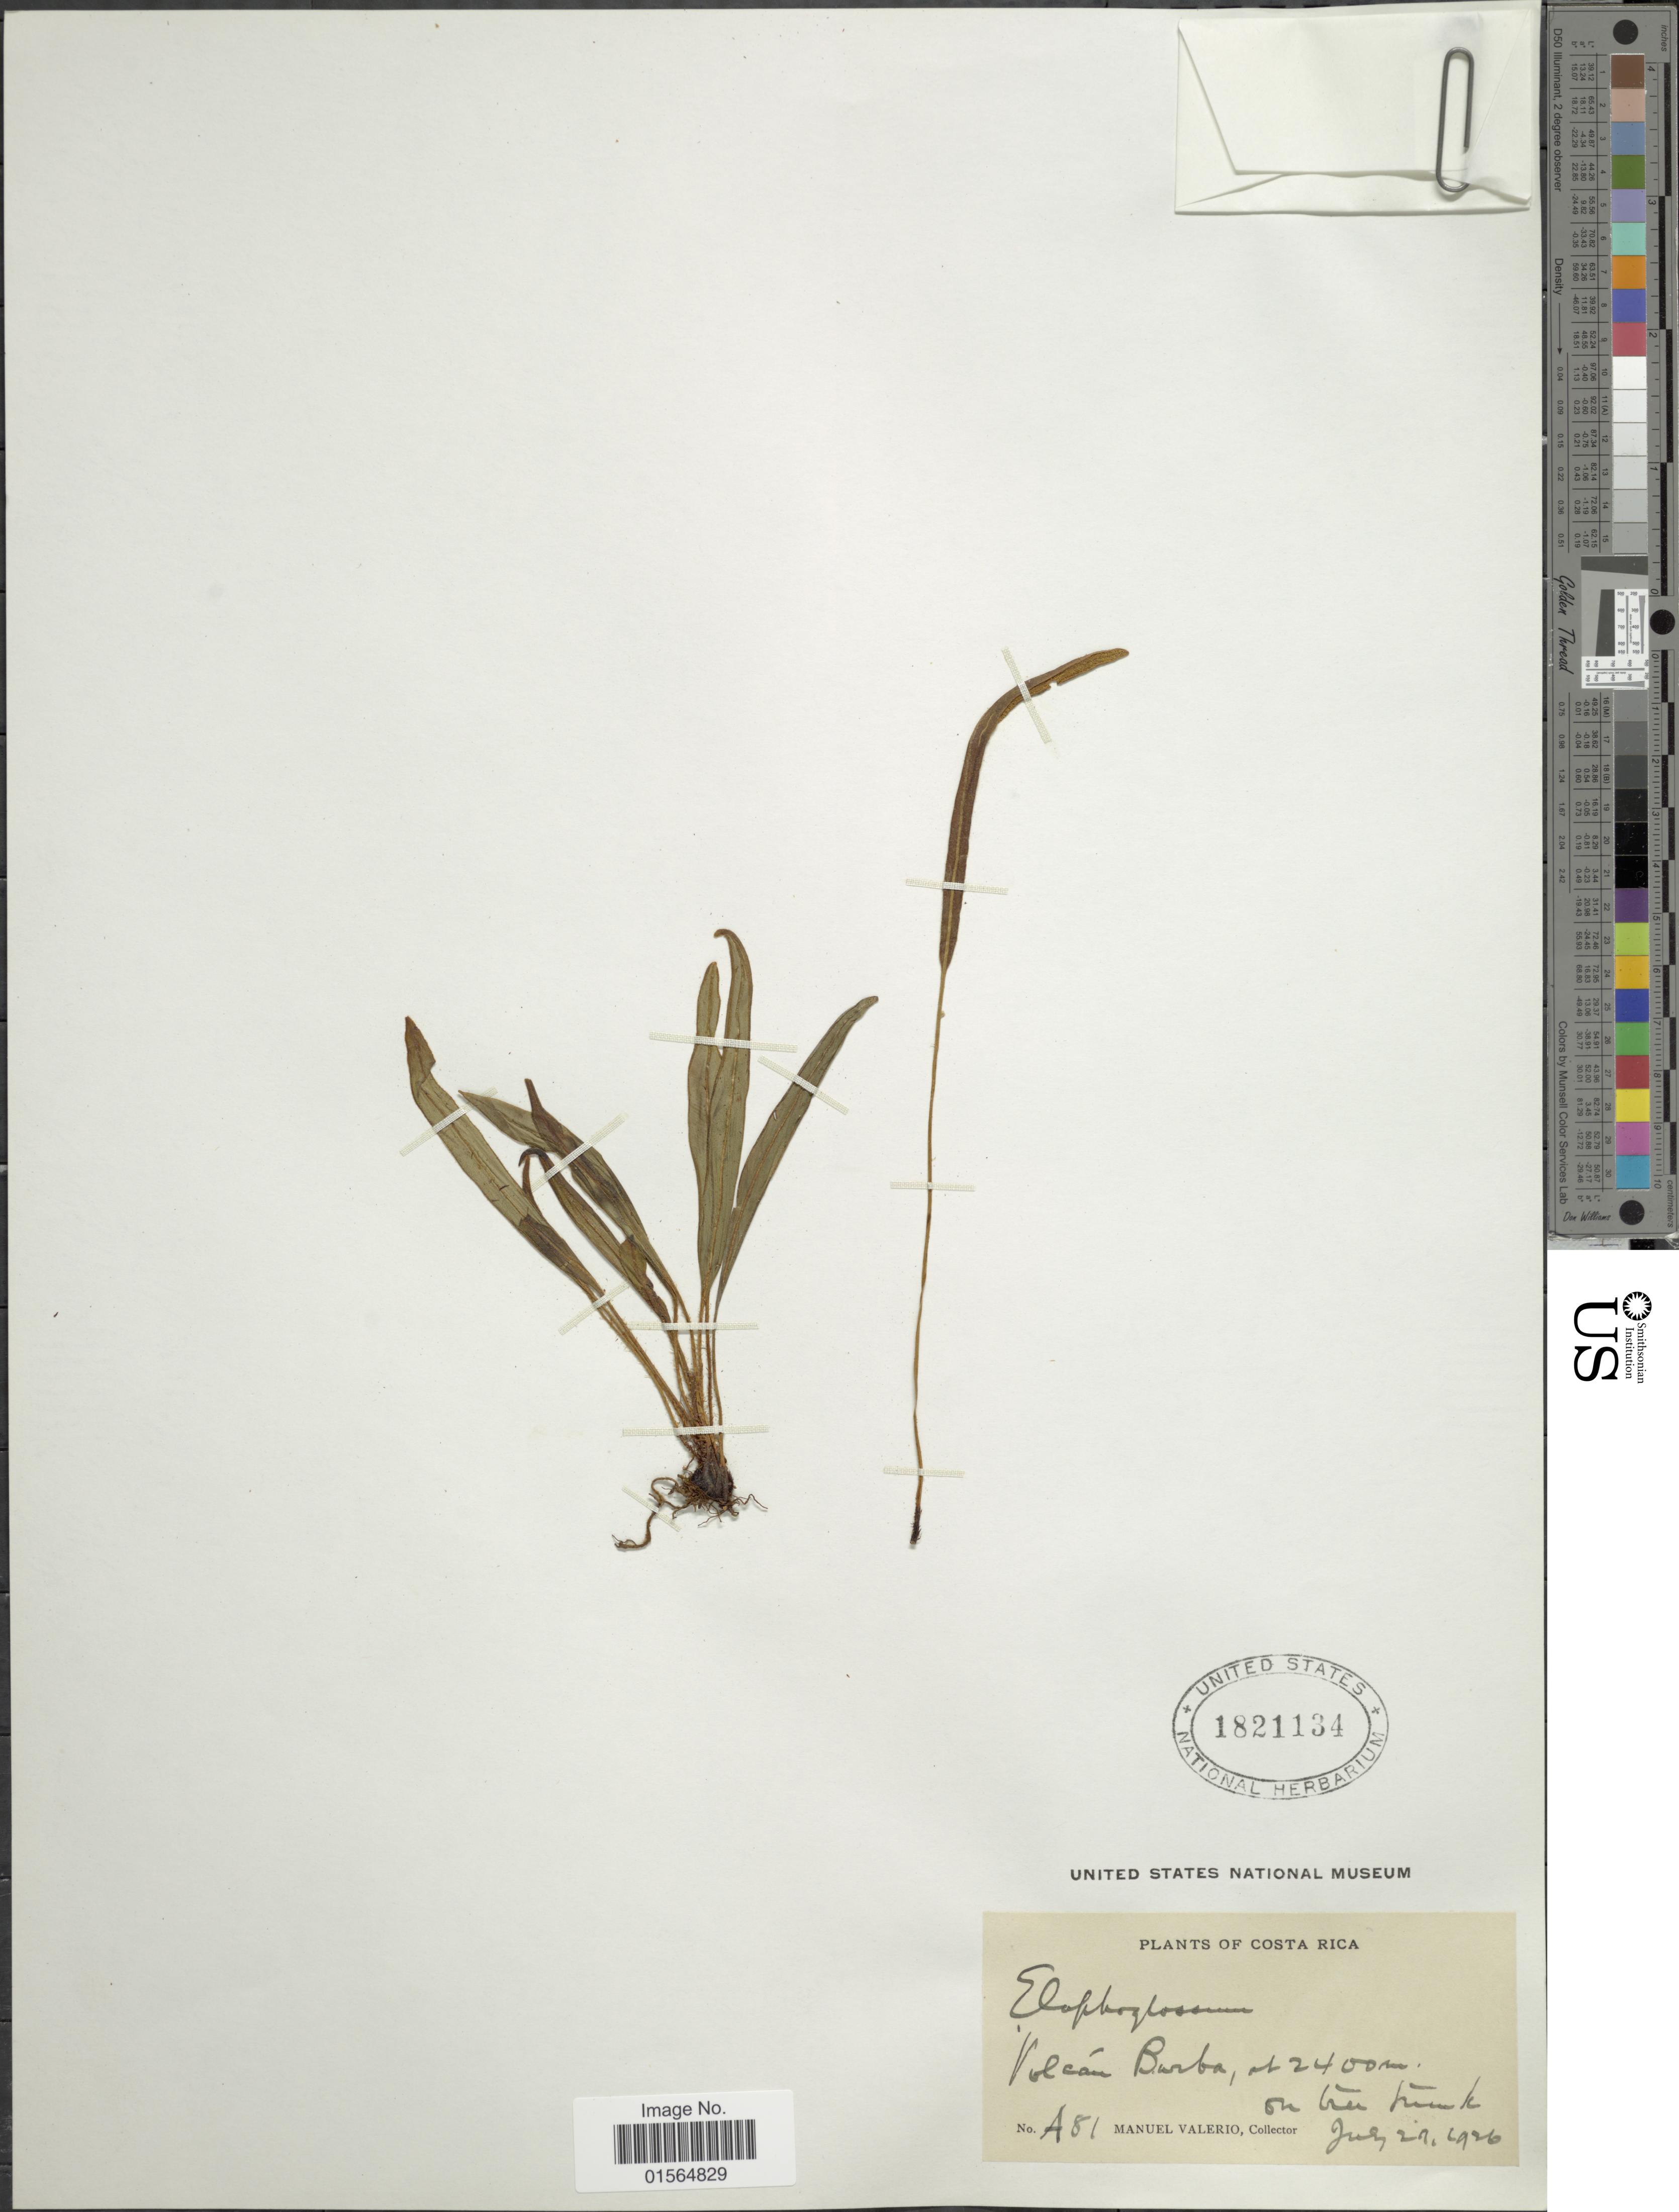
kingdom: Plantae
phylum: Tracheophyta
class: Polypodiopsida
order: Polypodiales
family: Dryopteridaceae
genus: Elaphoglossum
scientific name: Elaphoglossum petiolatum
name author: (Sw.) Urb.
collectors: M. Valerio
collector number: A81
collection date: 1926-07-27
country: Costa Rica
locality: Volcan Barba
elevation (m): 2400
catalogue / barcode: US 1821134